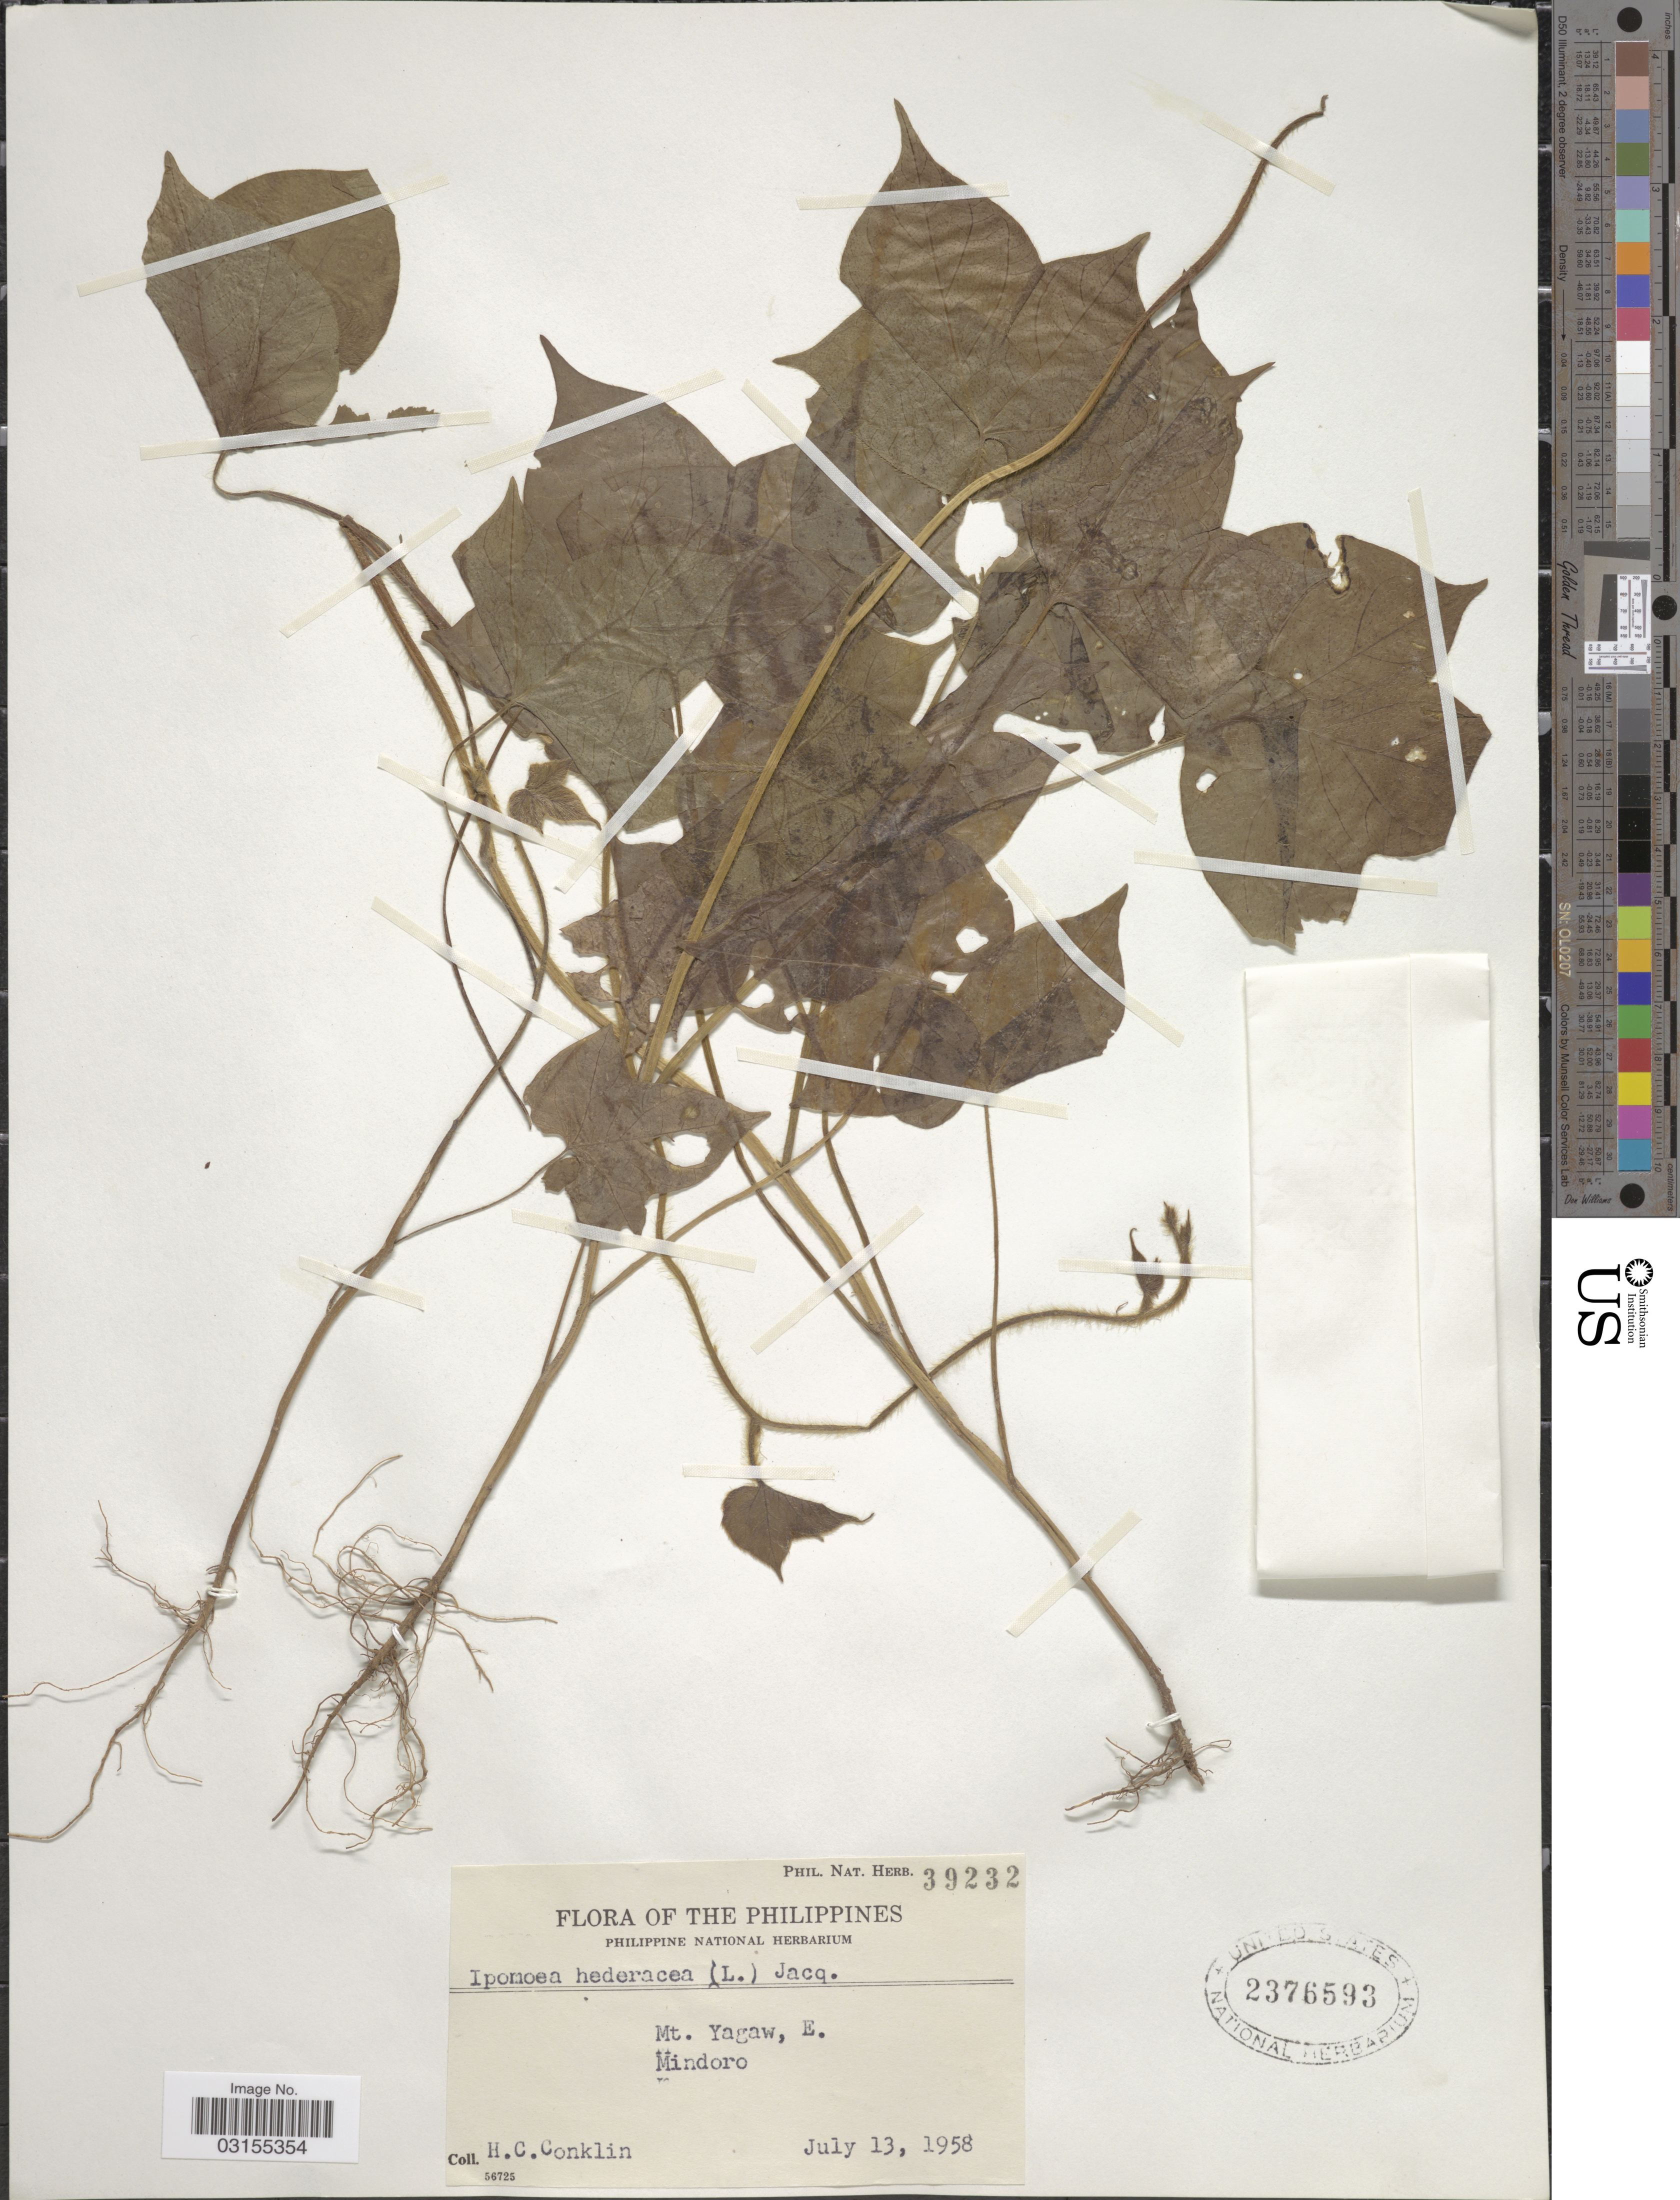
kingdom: Plantae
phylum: Tracheophyta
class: Magnoliopsida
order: Solanales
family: Convolvulaceae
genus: Ipomoea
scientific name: Ipomoea nil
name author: (L.) Roth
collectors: H. Conklin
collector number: Phil. Nat. Herb 3932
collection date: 1958-07-13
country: Philippines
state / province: Mimaropa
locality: Mt. Yagaw, E. Mindoro.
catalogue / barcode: US 2376593